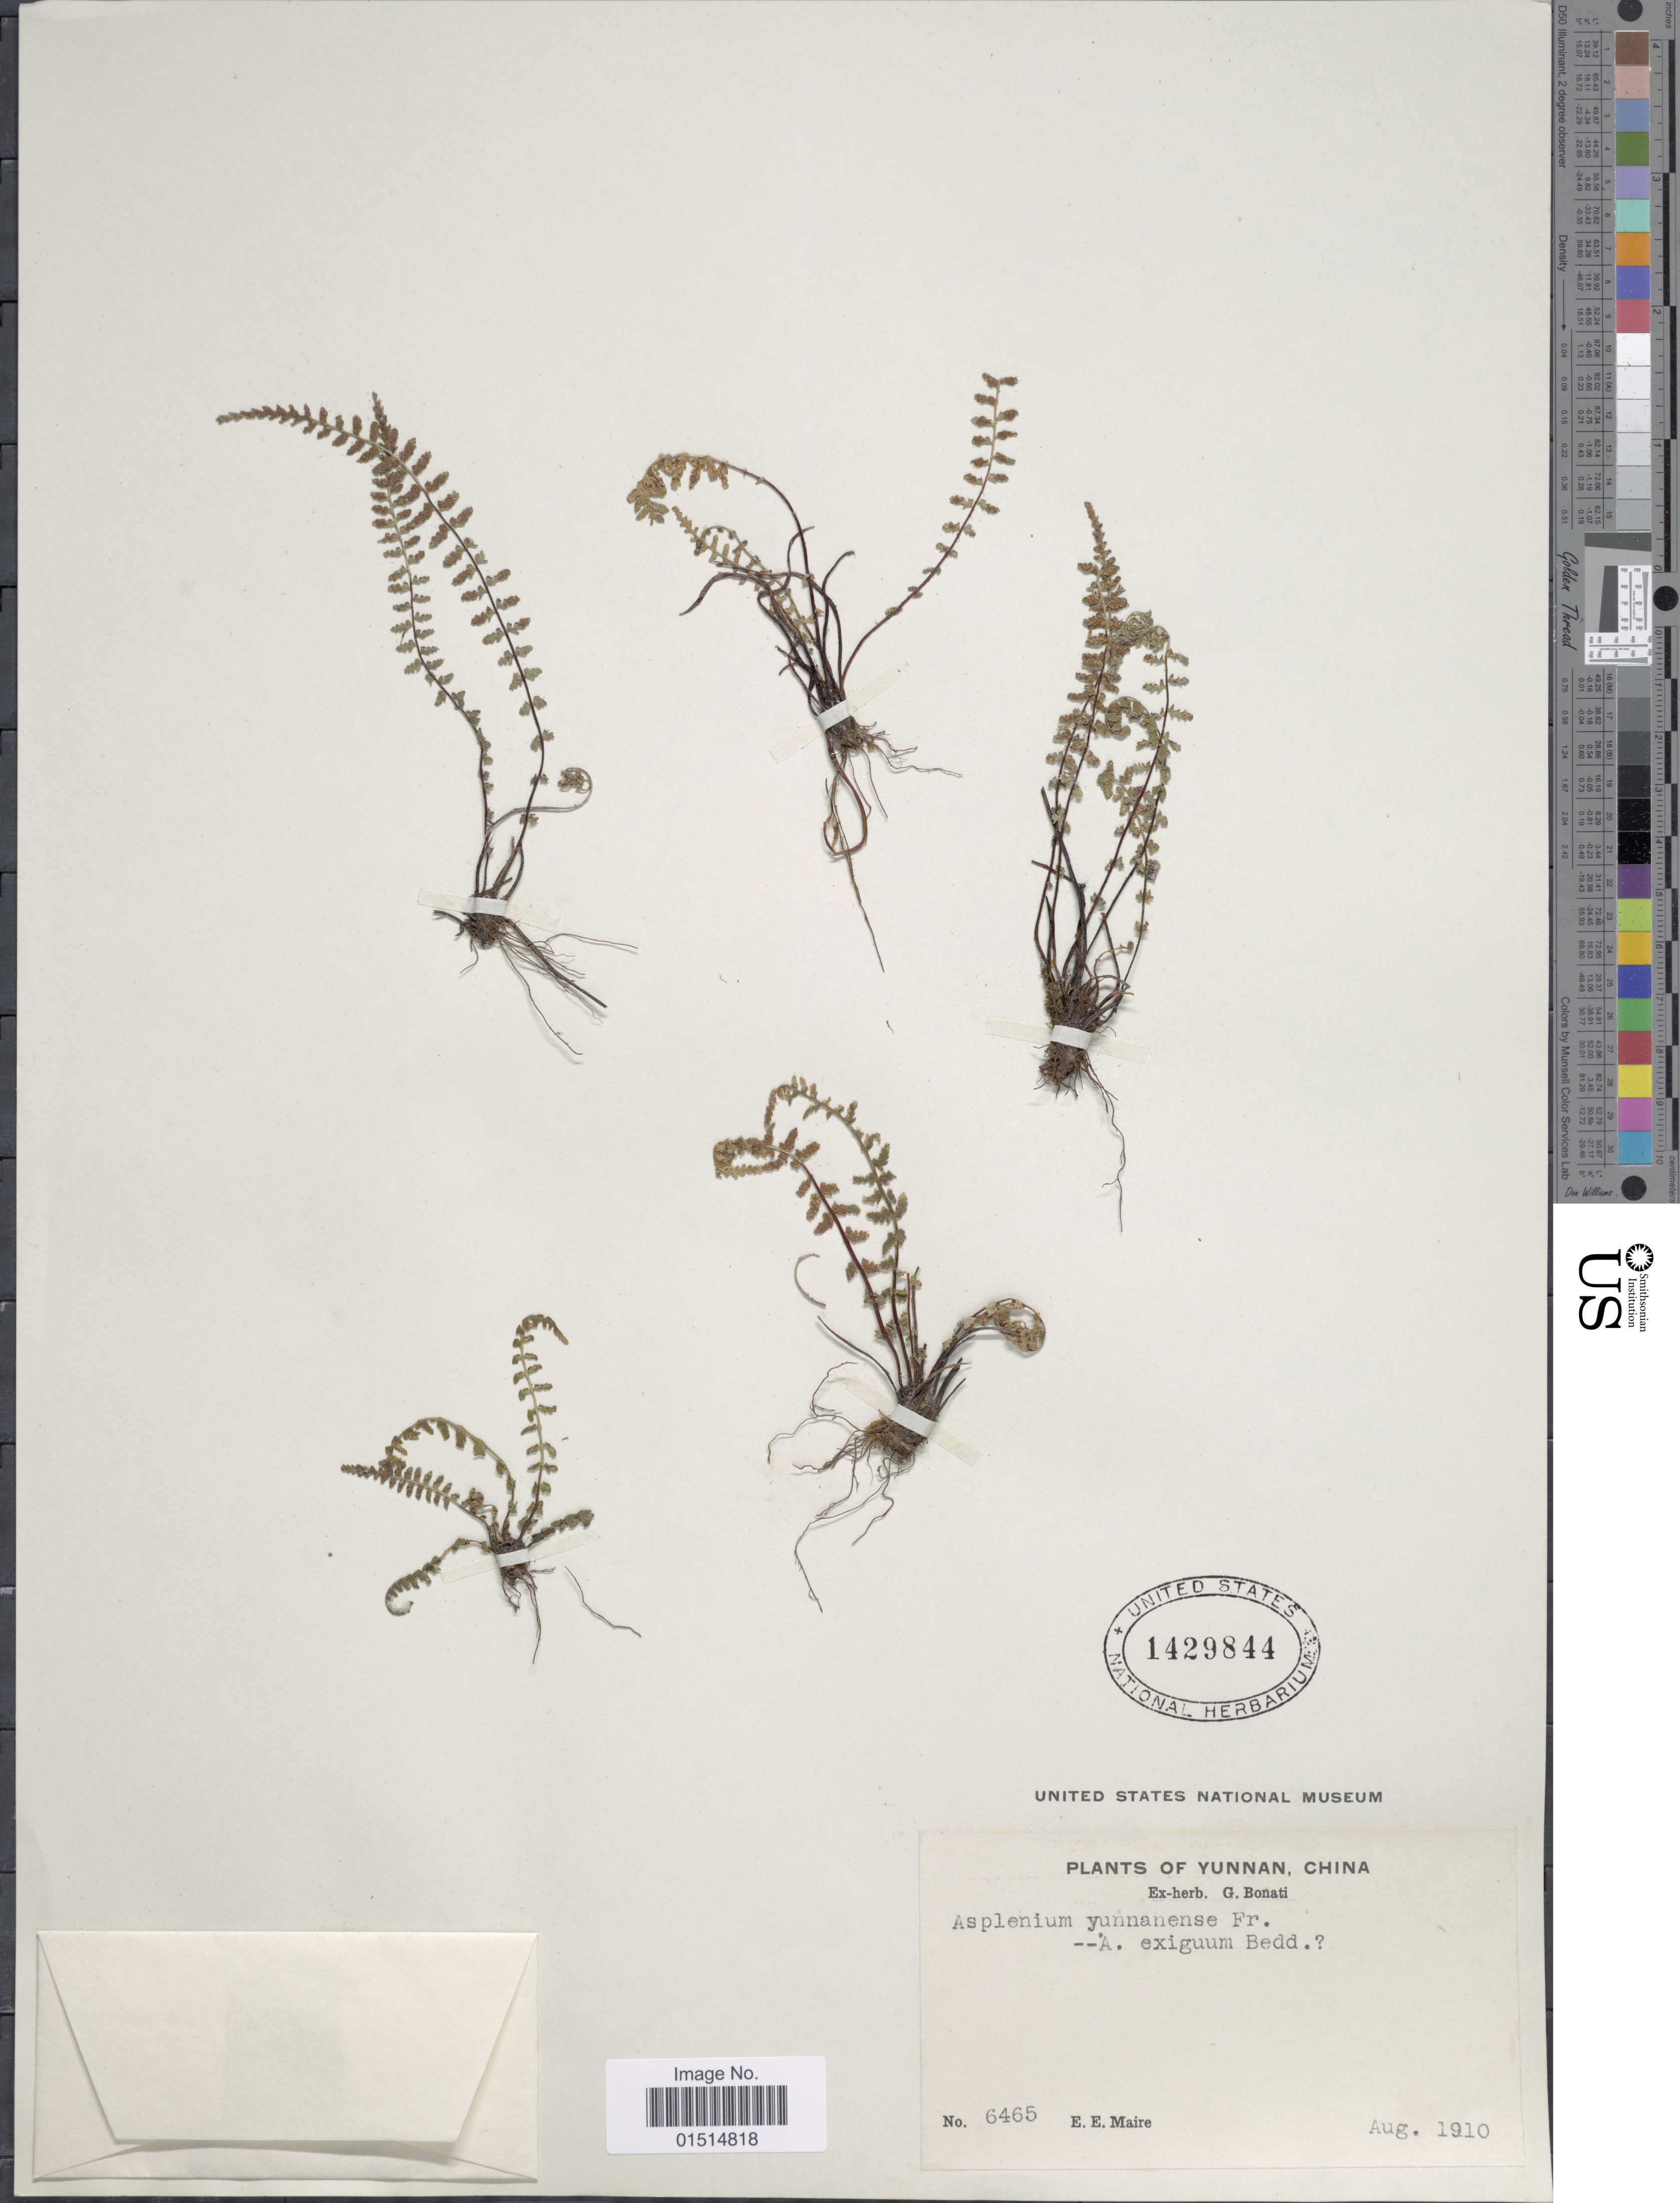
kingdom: Plantae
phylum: Tracheophyta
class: Polypodiopsida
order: Polypodiales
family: Aspleniaceae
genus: Asplenium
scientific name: Asplenium exiguum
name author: Bedd.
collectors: E. E. Maire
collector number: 6465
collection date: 1910-08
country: China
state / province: Yunnan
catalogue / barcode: US 1429844